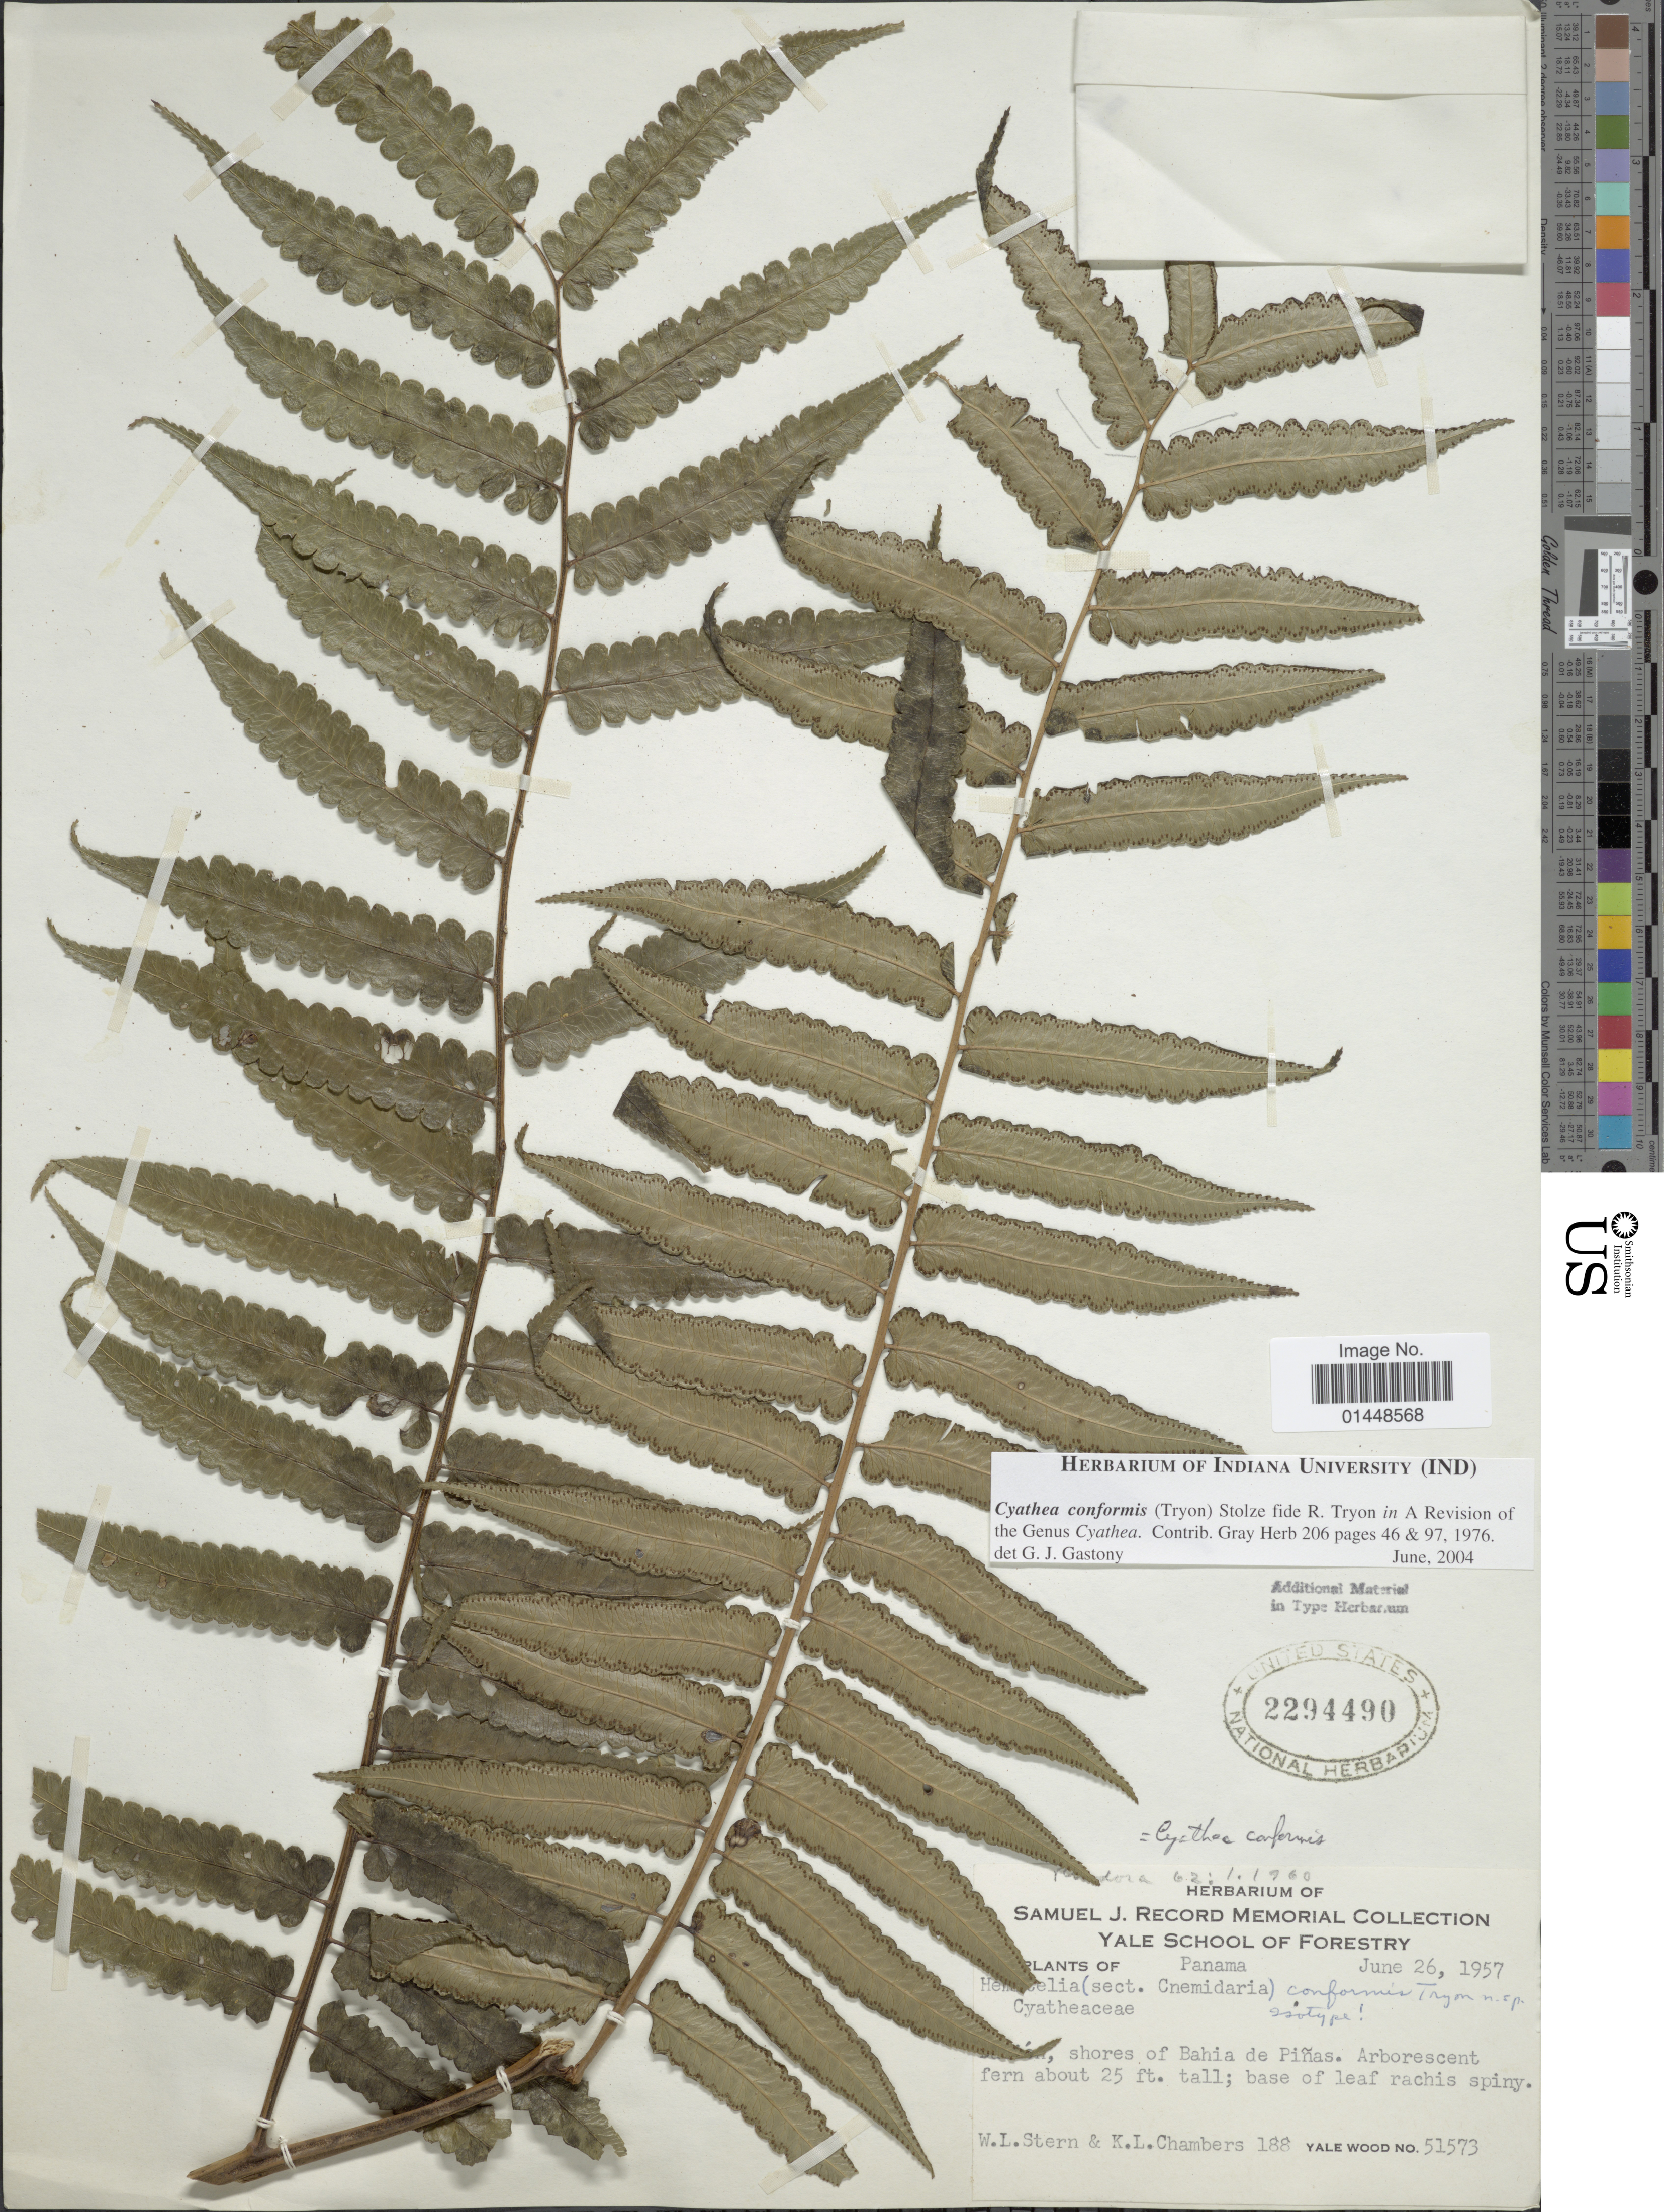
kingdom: Plantae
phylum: Tracheophyta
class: Polypodiopsida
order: Cyatheales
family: Cyatheaceae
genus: Cyathea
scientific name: Cyathea confinis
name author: C. Chr.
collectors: W. L. Stern, K. Chambers & Y. Wood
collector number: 188/51573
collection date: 1957-06-26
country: Panama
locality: [illegible text], shores of Bahia de Piñas.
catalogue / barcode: US 2294490